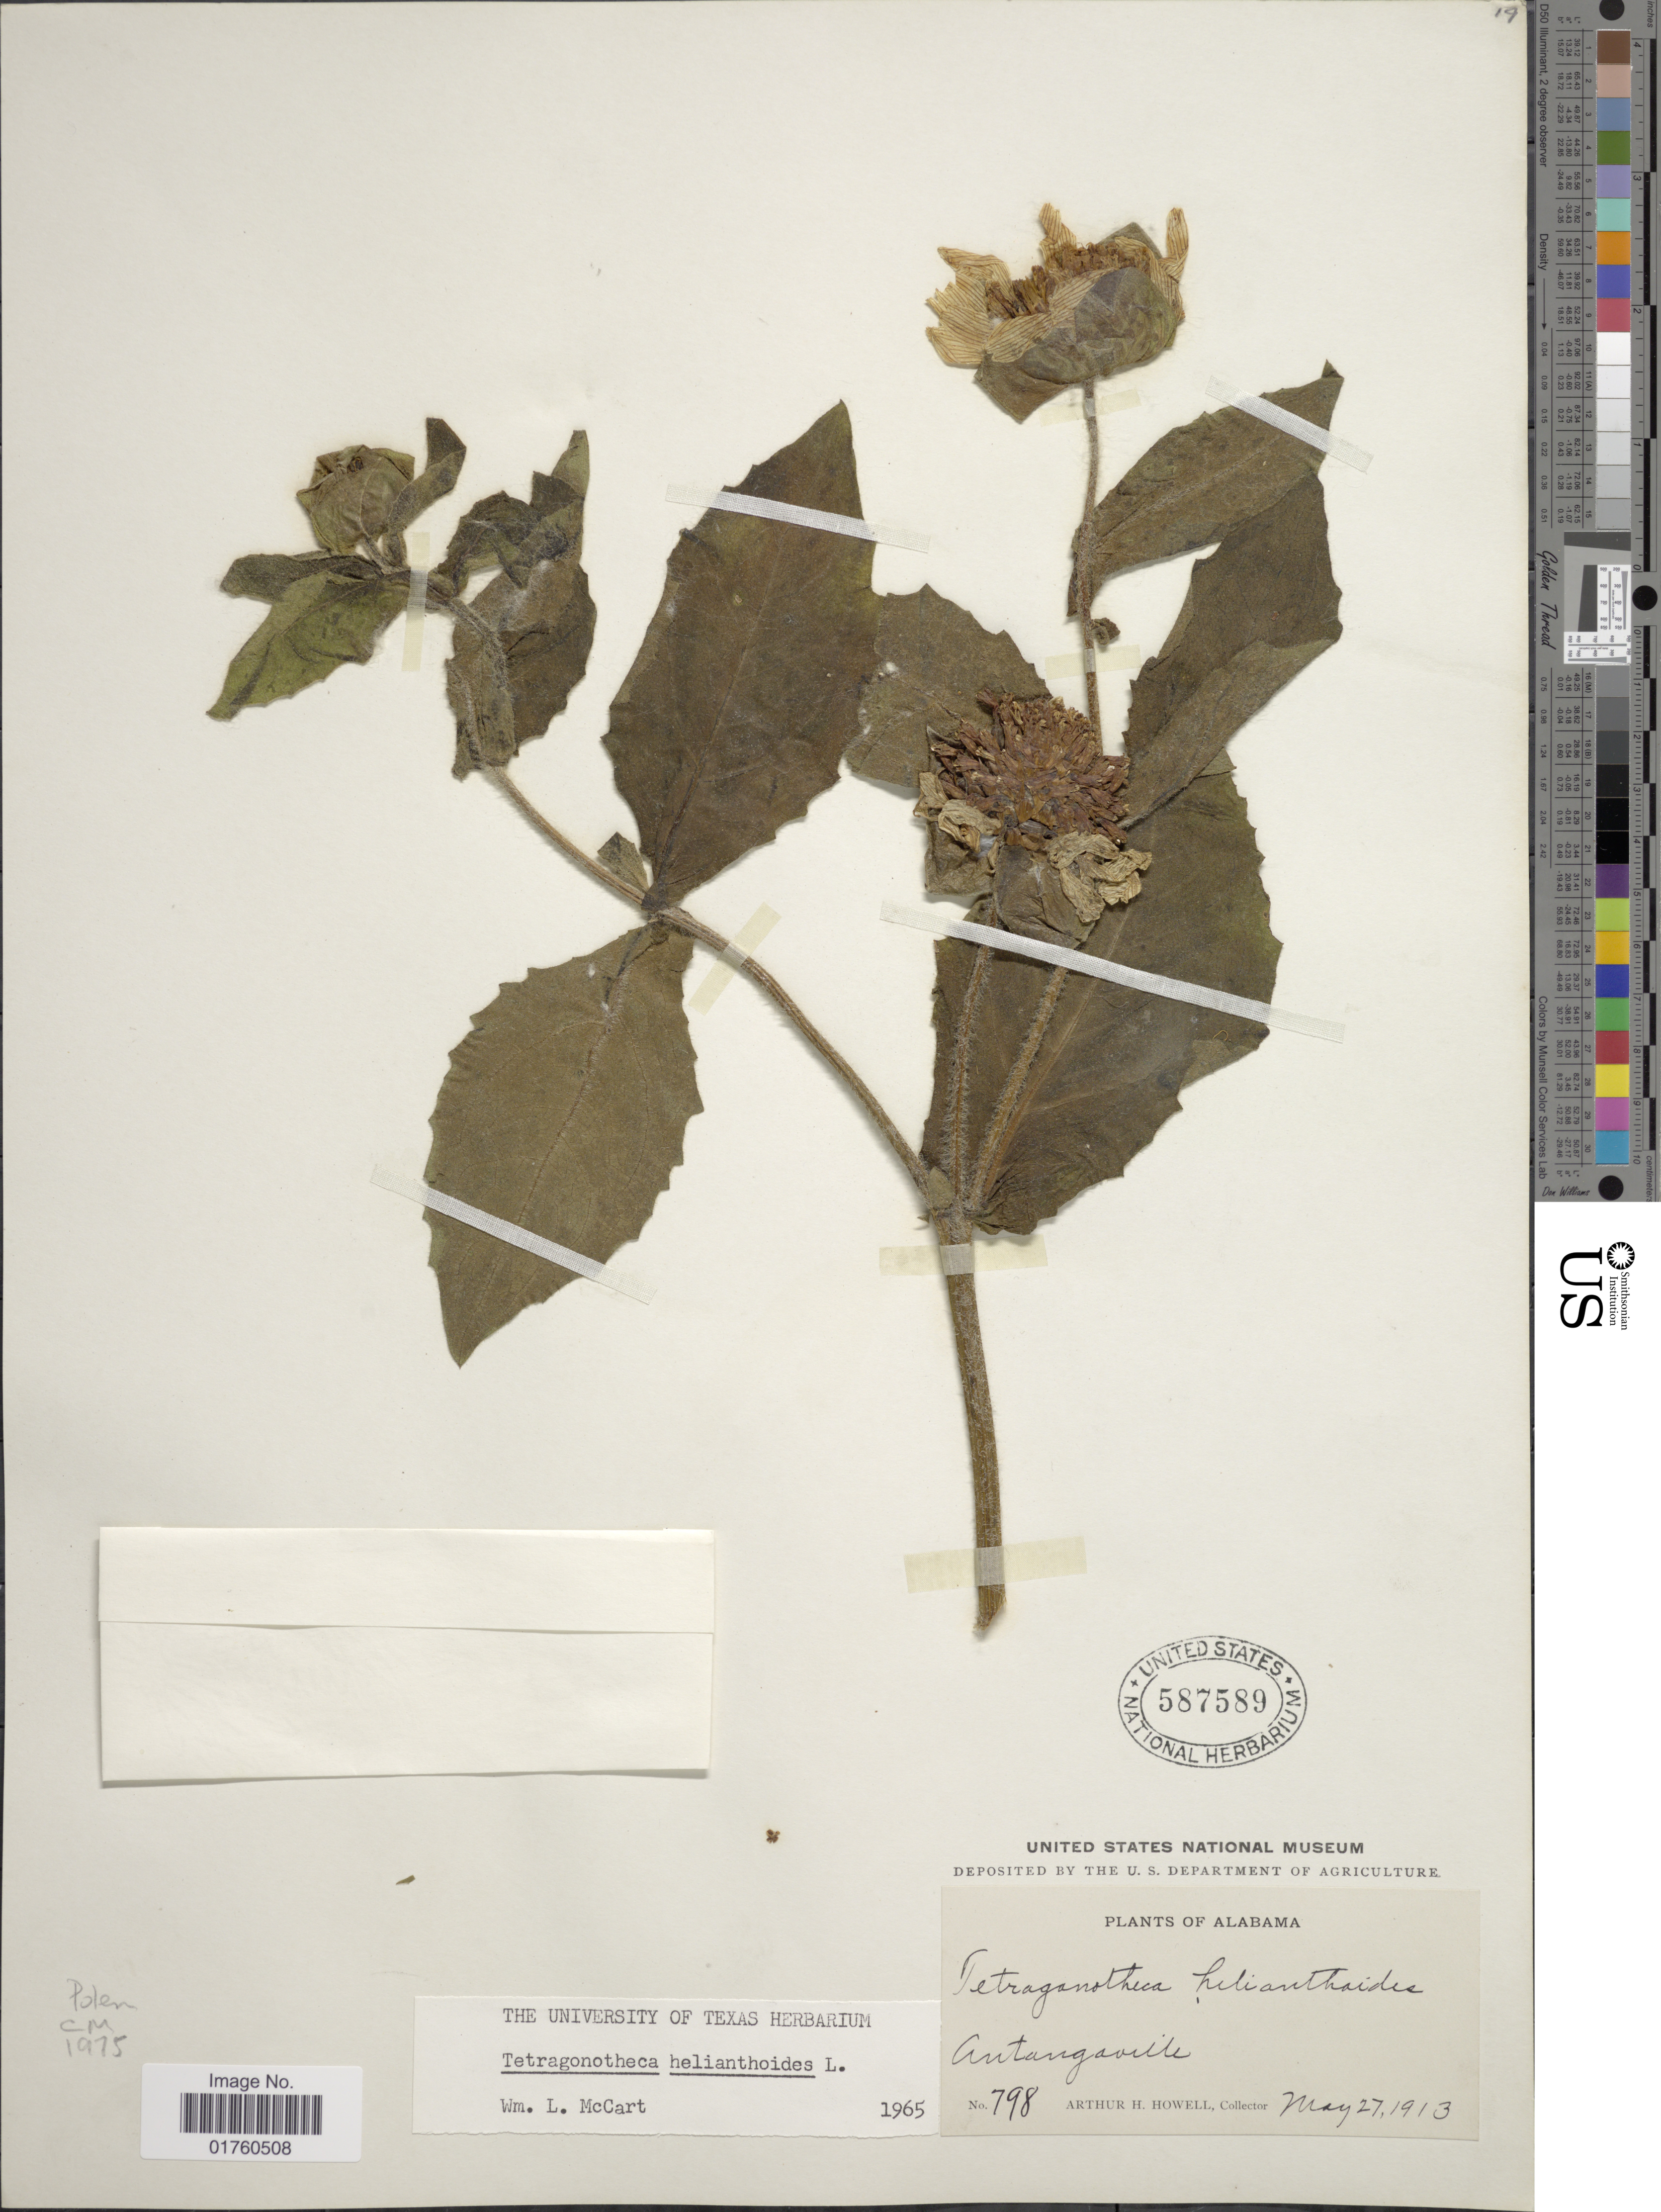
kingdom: Plantae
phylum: Tracheophyta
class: Magnoliopsida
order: Asterales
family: Asteraceae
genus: Tetragonotheca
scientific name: Tetragonotheca helianthoides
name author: L.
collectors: A. H. Howell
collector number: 798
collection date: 1913-05-27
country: United States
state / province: Alabama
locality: Antangaville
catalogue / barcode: US 587589